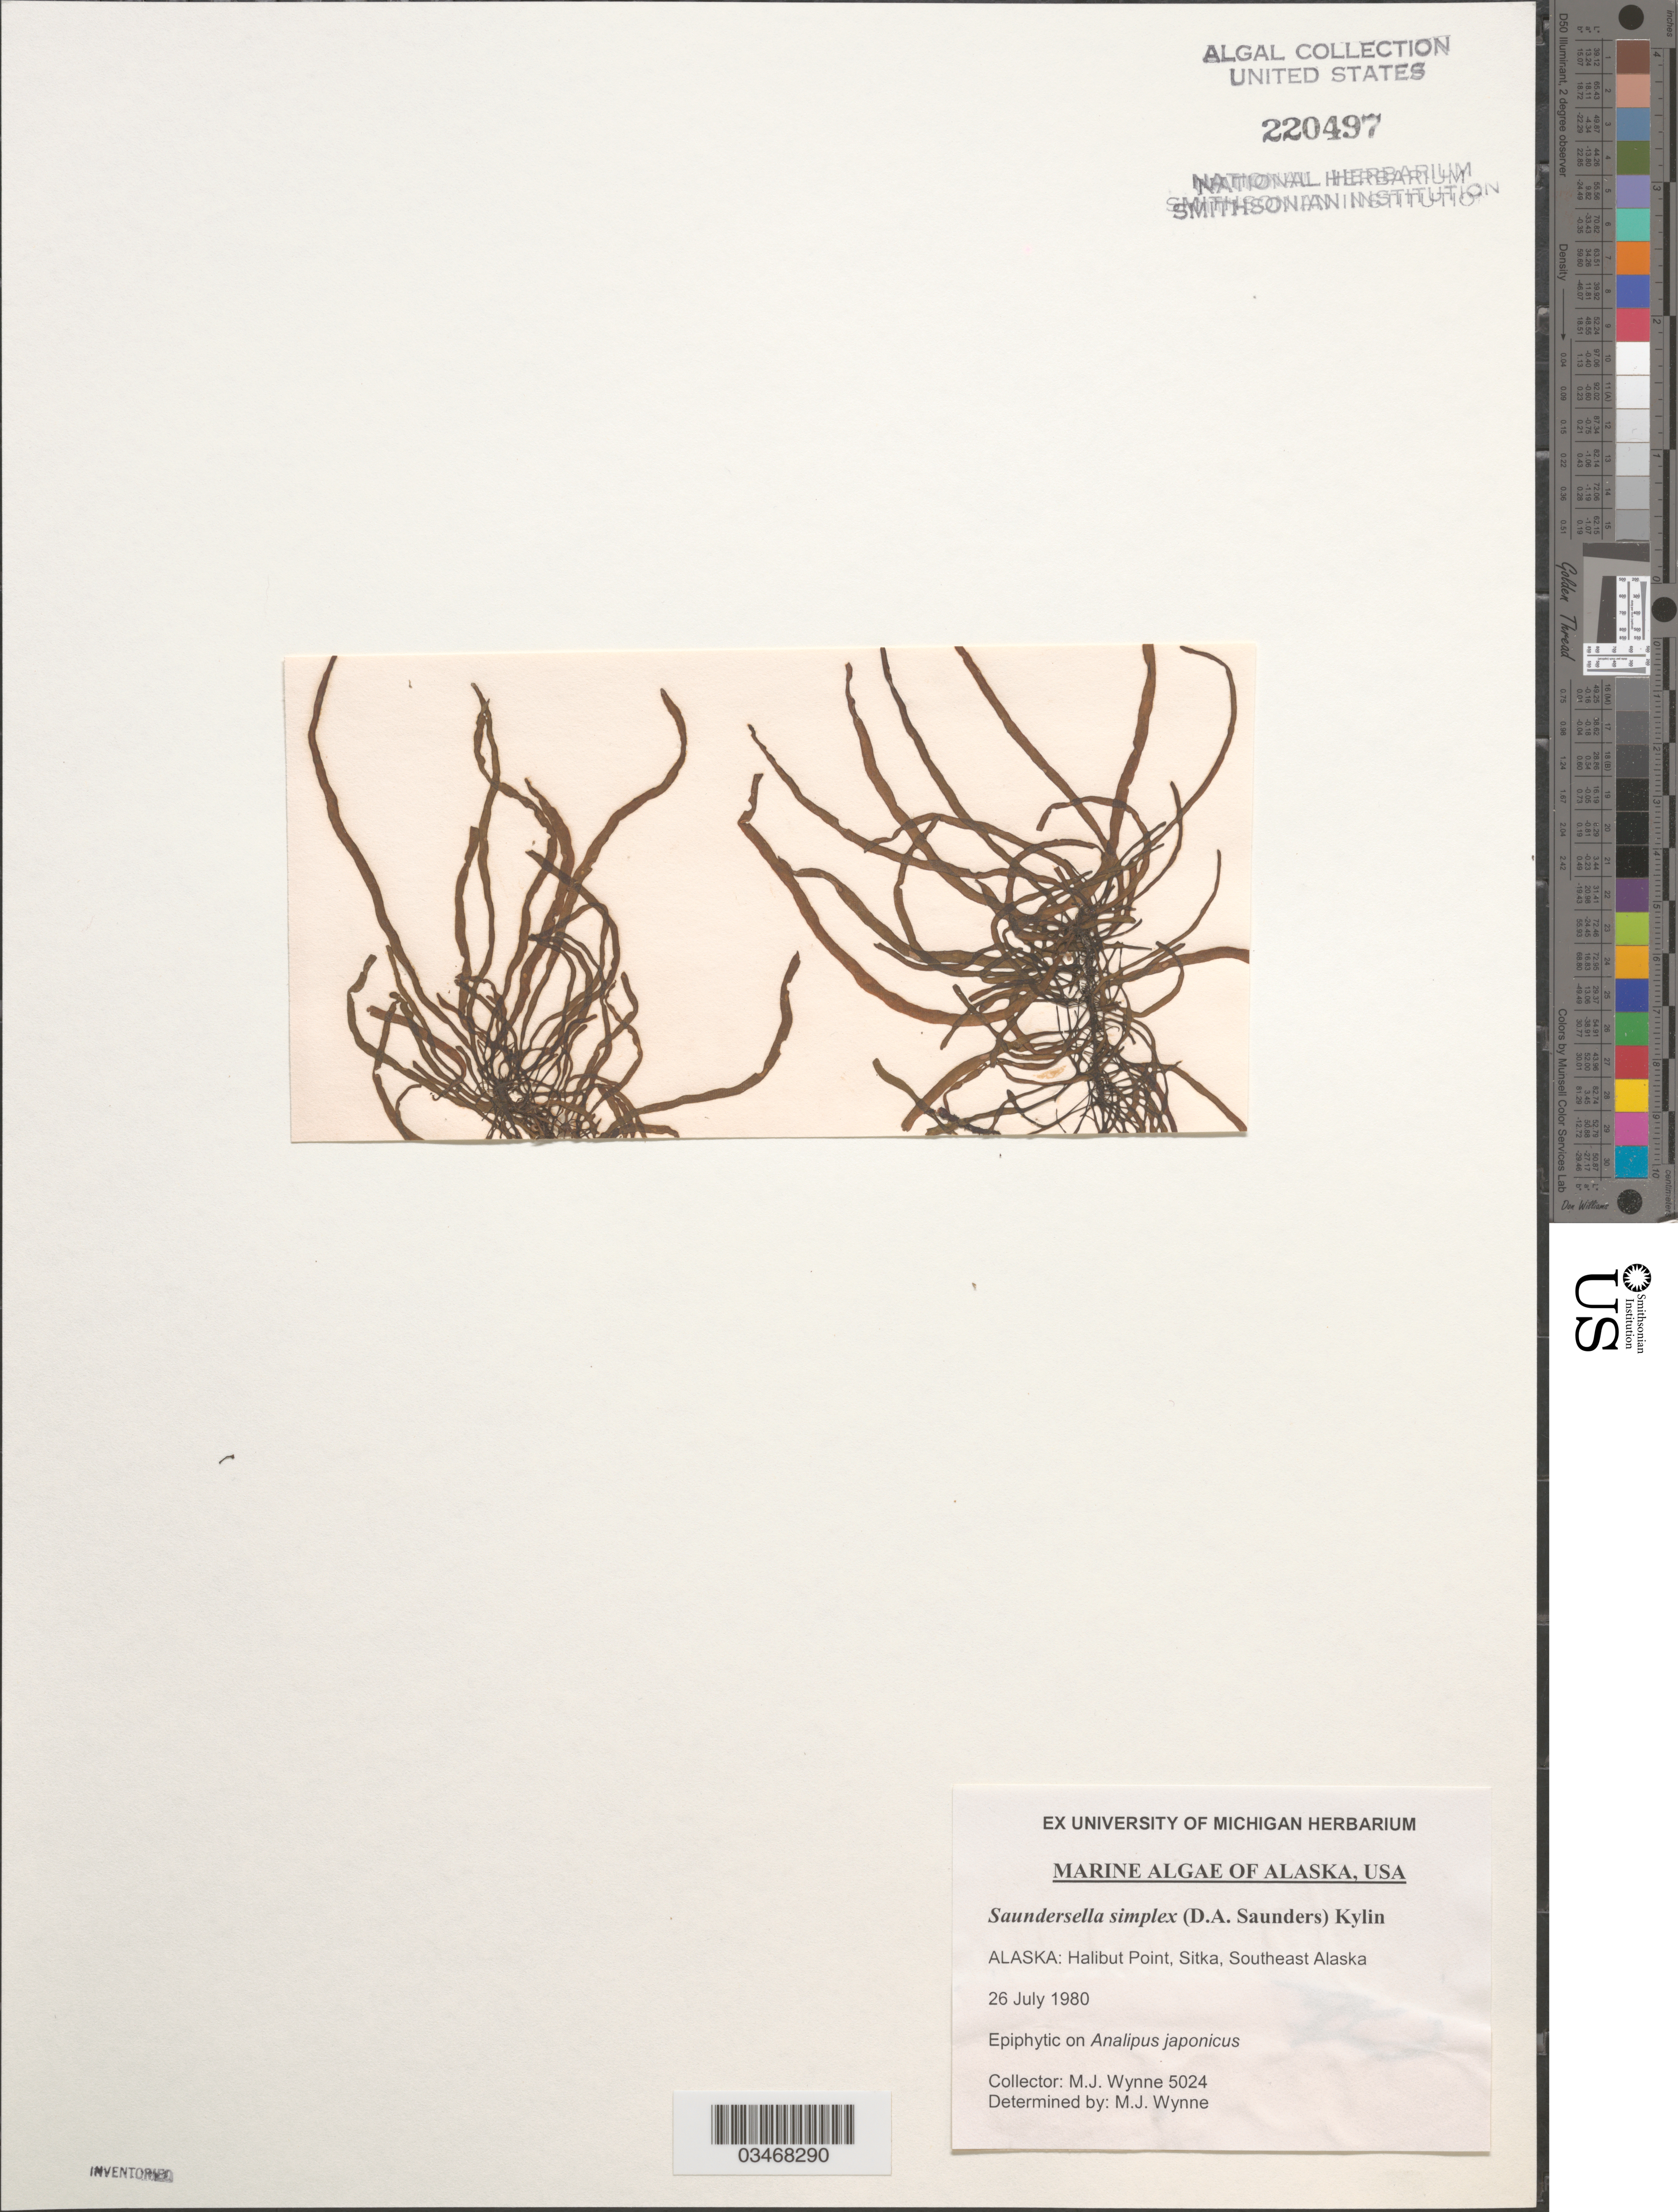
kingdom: Chromista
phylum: Ochrophyta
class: Phaeophyceae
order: Ectocarpales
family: Chordariaceae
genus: Saundersella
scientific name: Saundersella simplex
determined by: Wynne, M. J.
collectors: M.J. Wynne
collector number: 5024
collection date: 1980-07-26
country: United States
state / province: Alaska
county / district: Sitka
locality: Halibut Point, Southeast Alaska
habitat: Epiphytic on Analipus japonicus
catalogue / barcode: US 220497